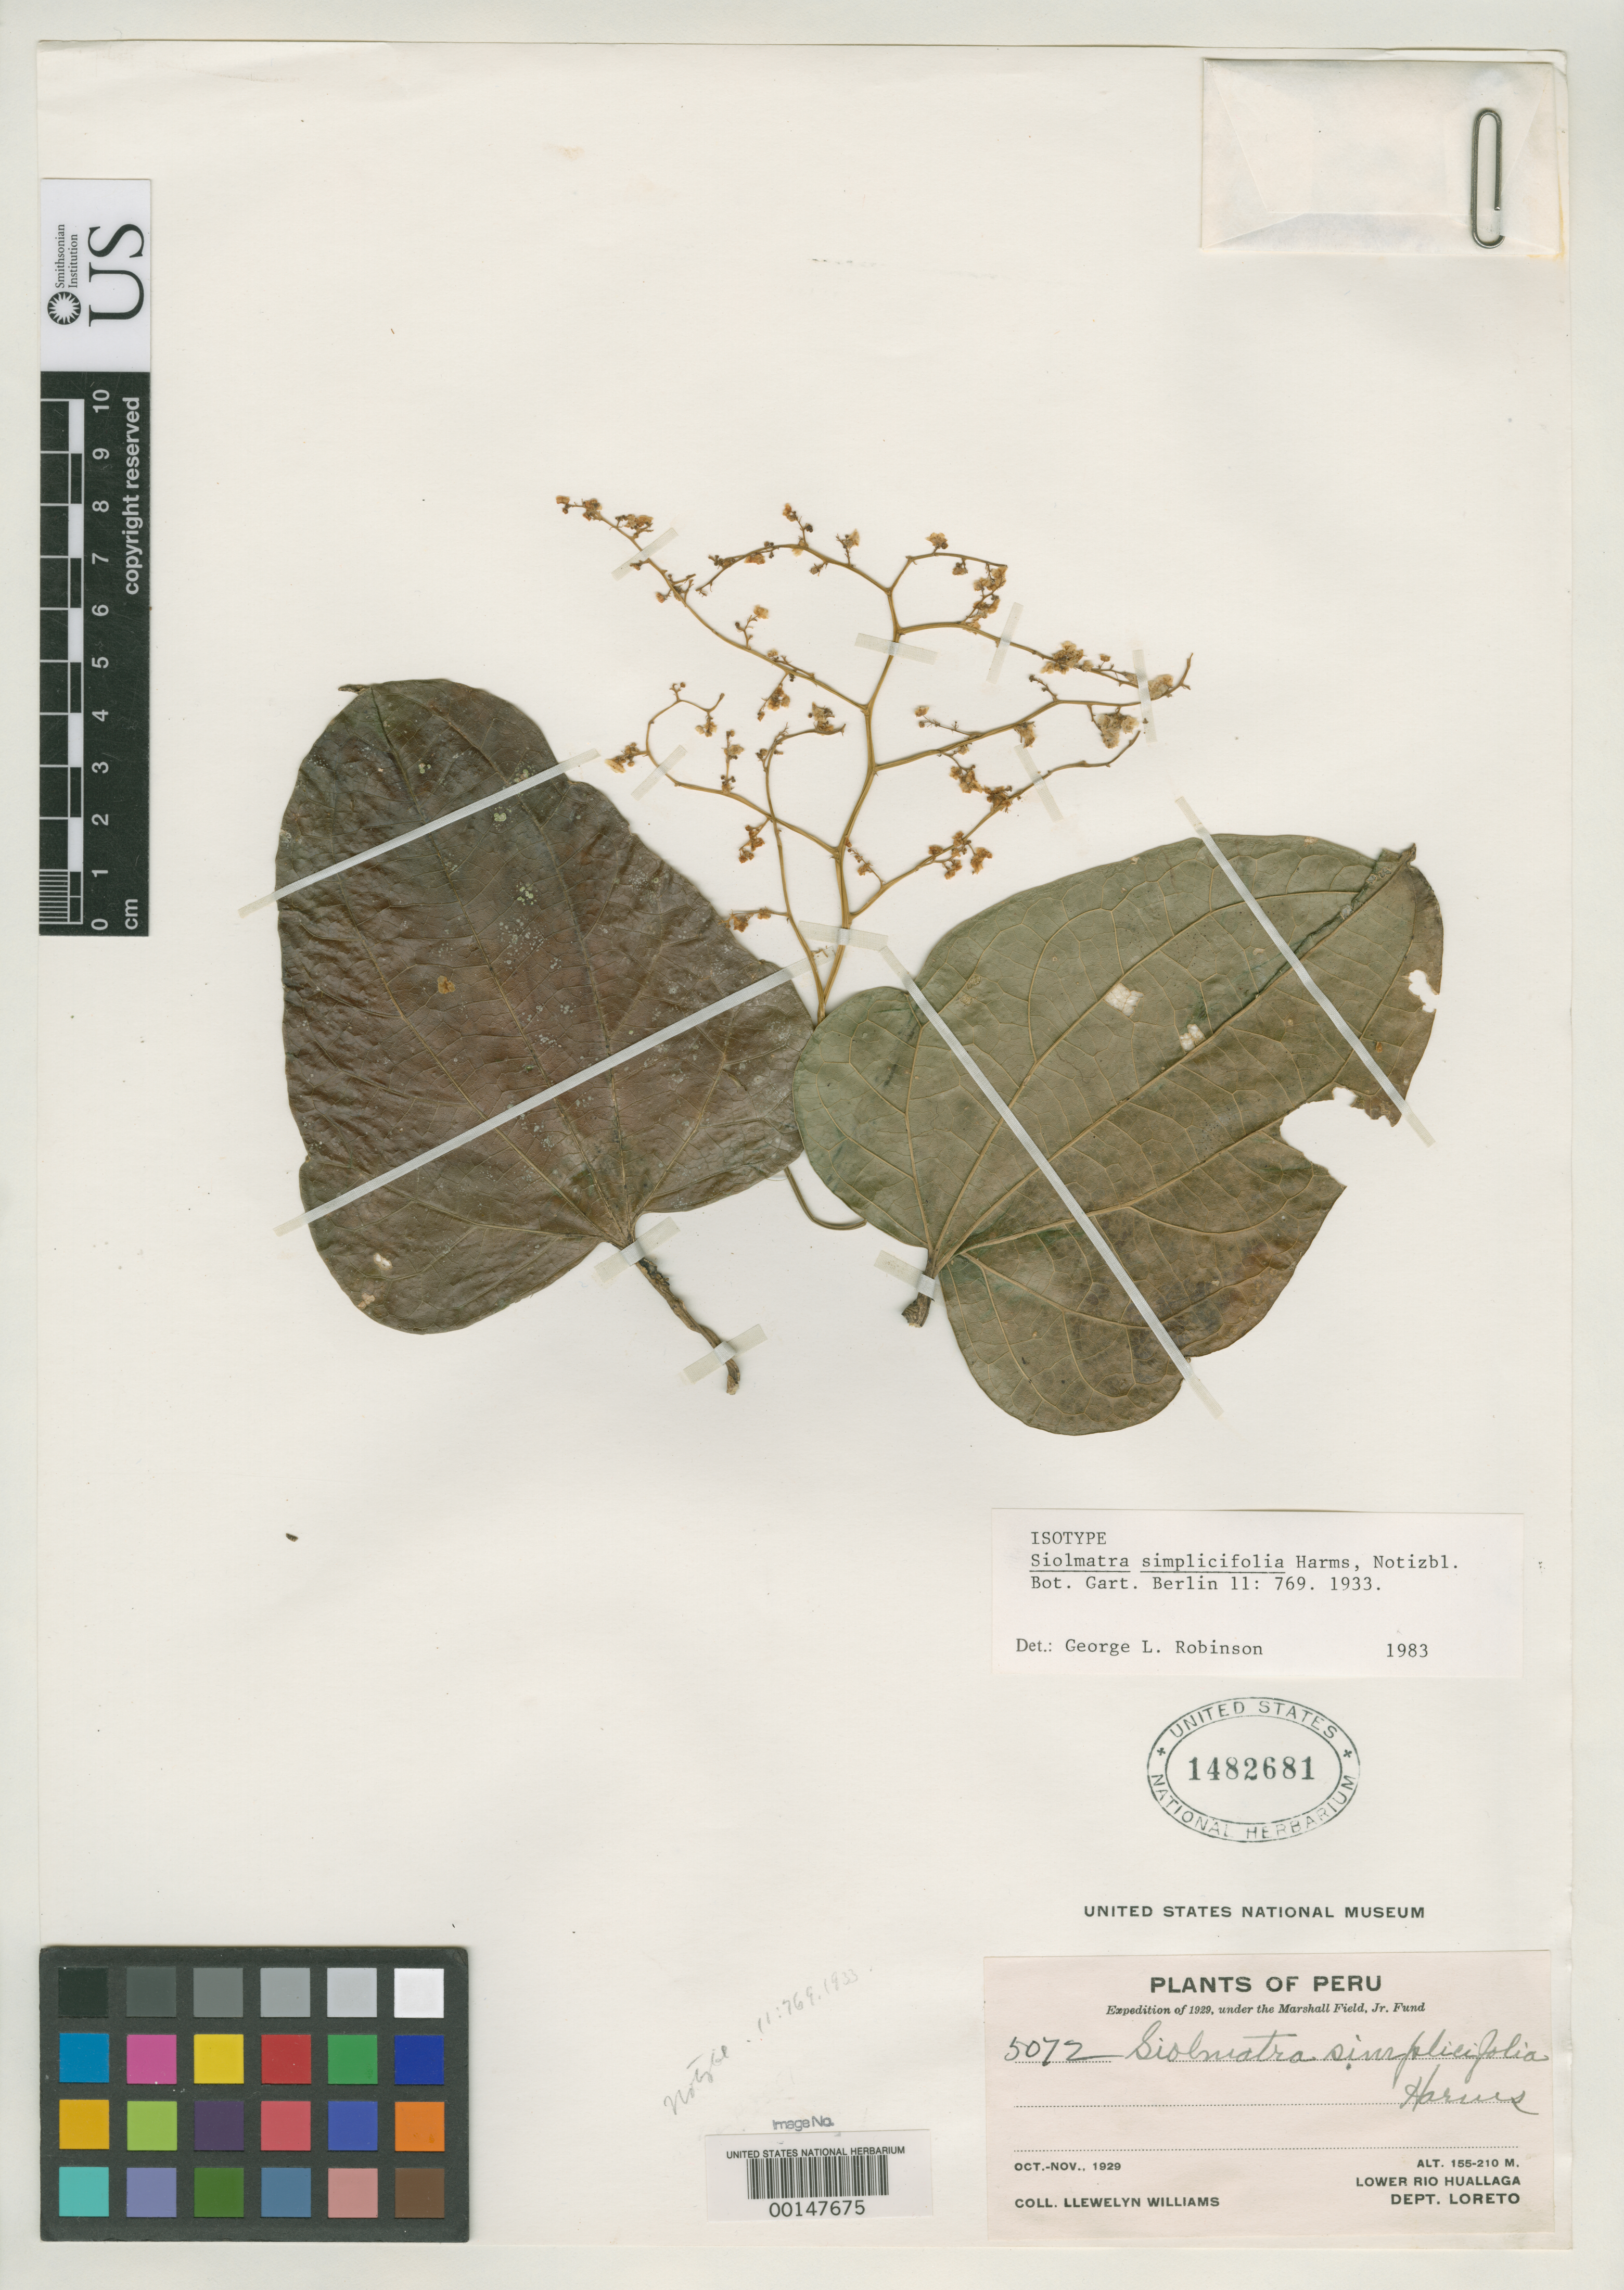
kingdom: Plantae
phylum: Tracheophyta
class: Magnoliopsida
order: Cucurbitales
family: Cucurbitaceae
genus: Siolmatra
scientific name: Siolmatra simplicifolia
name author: Harms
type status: Isotype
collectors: Ll. Williams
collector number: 5072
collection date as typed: Oct 1929 to -- Nov 1929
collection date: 1929-10/1929-11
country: Peru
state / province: Loreto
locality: Lower Rio Huallaga, Yurimaguas, Puerto Arturo.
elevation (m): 155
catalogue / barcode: US 1482681